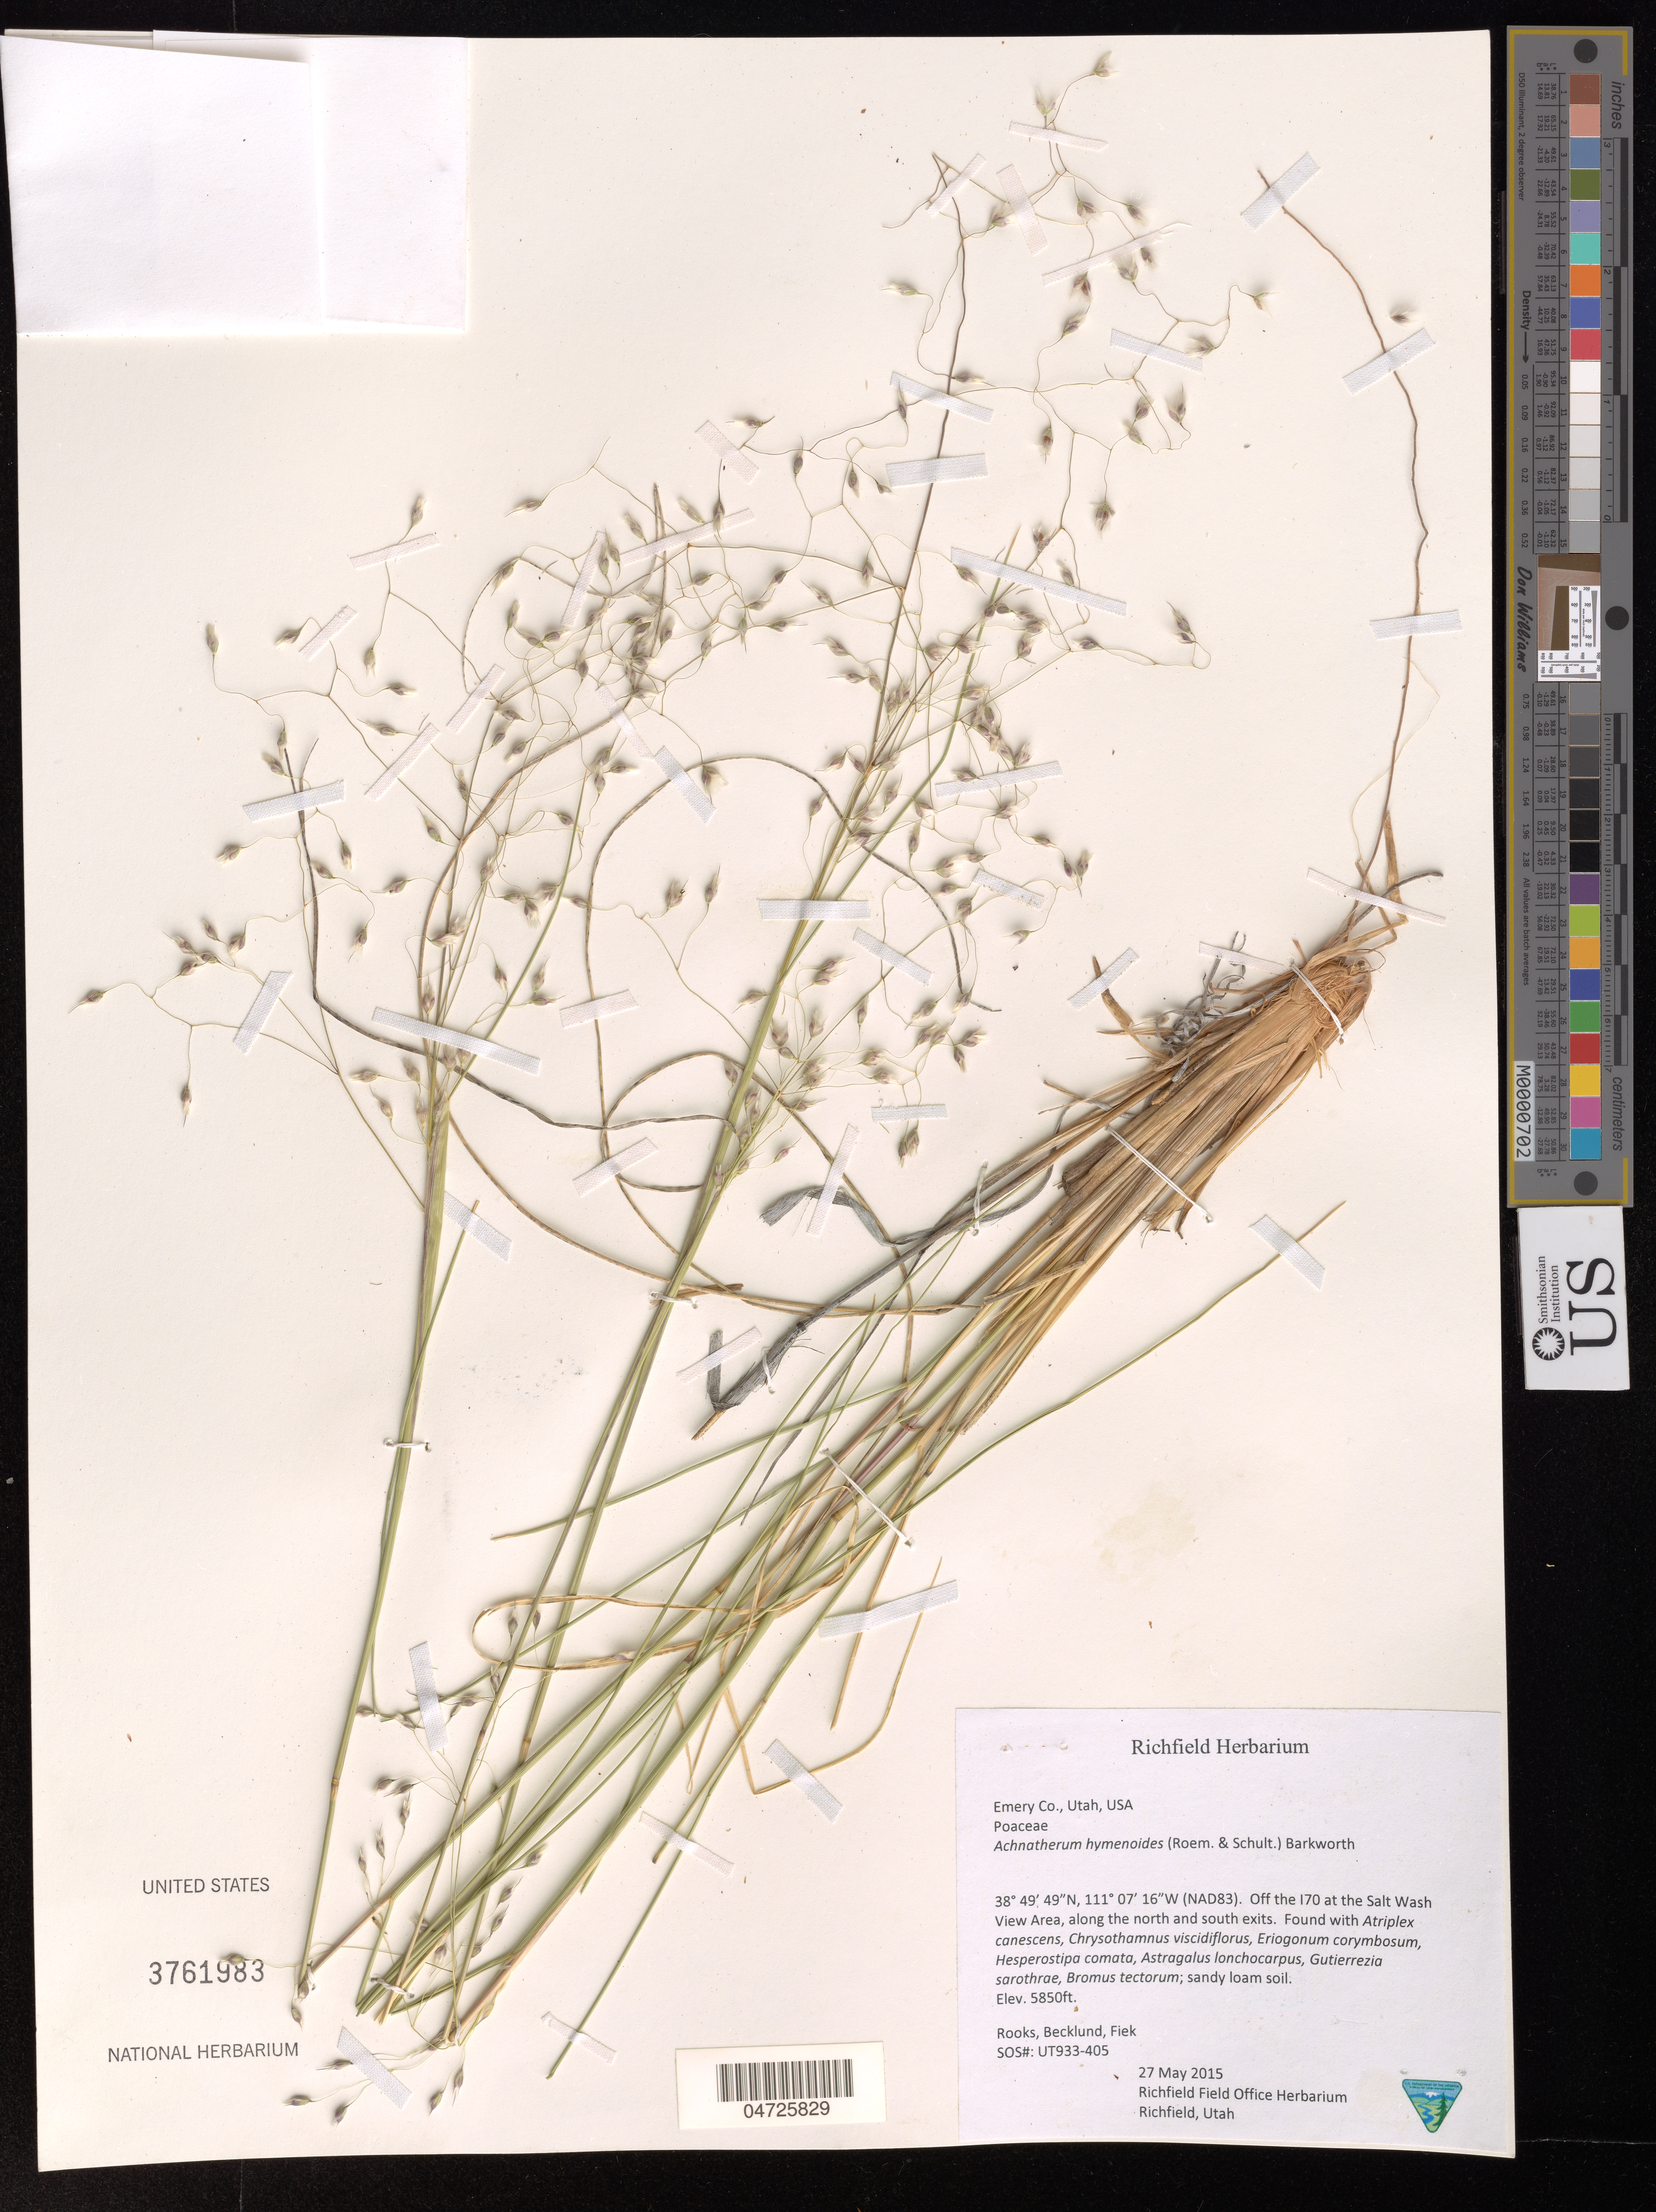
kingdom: Plantae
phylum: Tracheophyta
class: Liliopsida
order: Poales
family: Poaceae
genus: Achnatherum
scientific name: Achnatherum hymenoides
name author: (Roem. & Schult.) Barkworth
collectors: -. Rooks, -. Becklund & Fiek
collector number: UT933-405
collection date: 2015-05-27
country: United States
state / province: Utah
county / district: Emery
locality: Emery Co. (NAD83). Off the I70 at the Salt Wash View Area, along the north and south exits.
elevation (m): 1783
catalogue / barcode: US 3761983